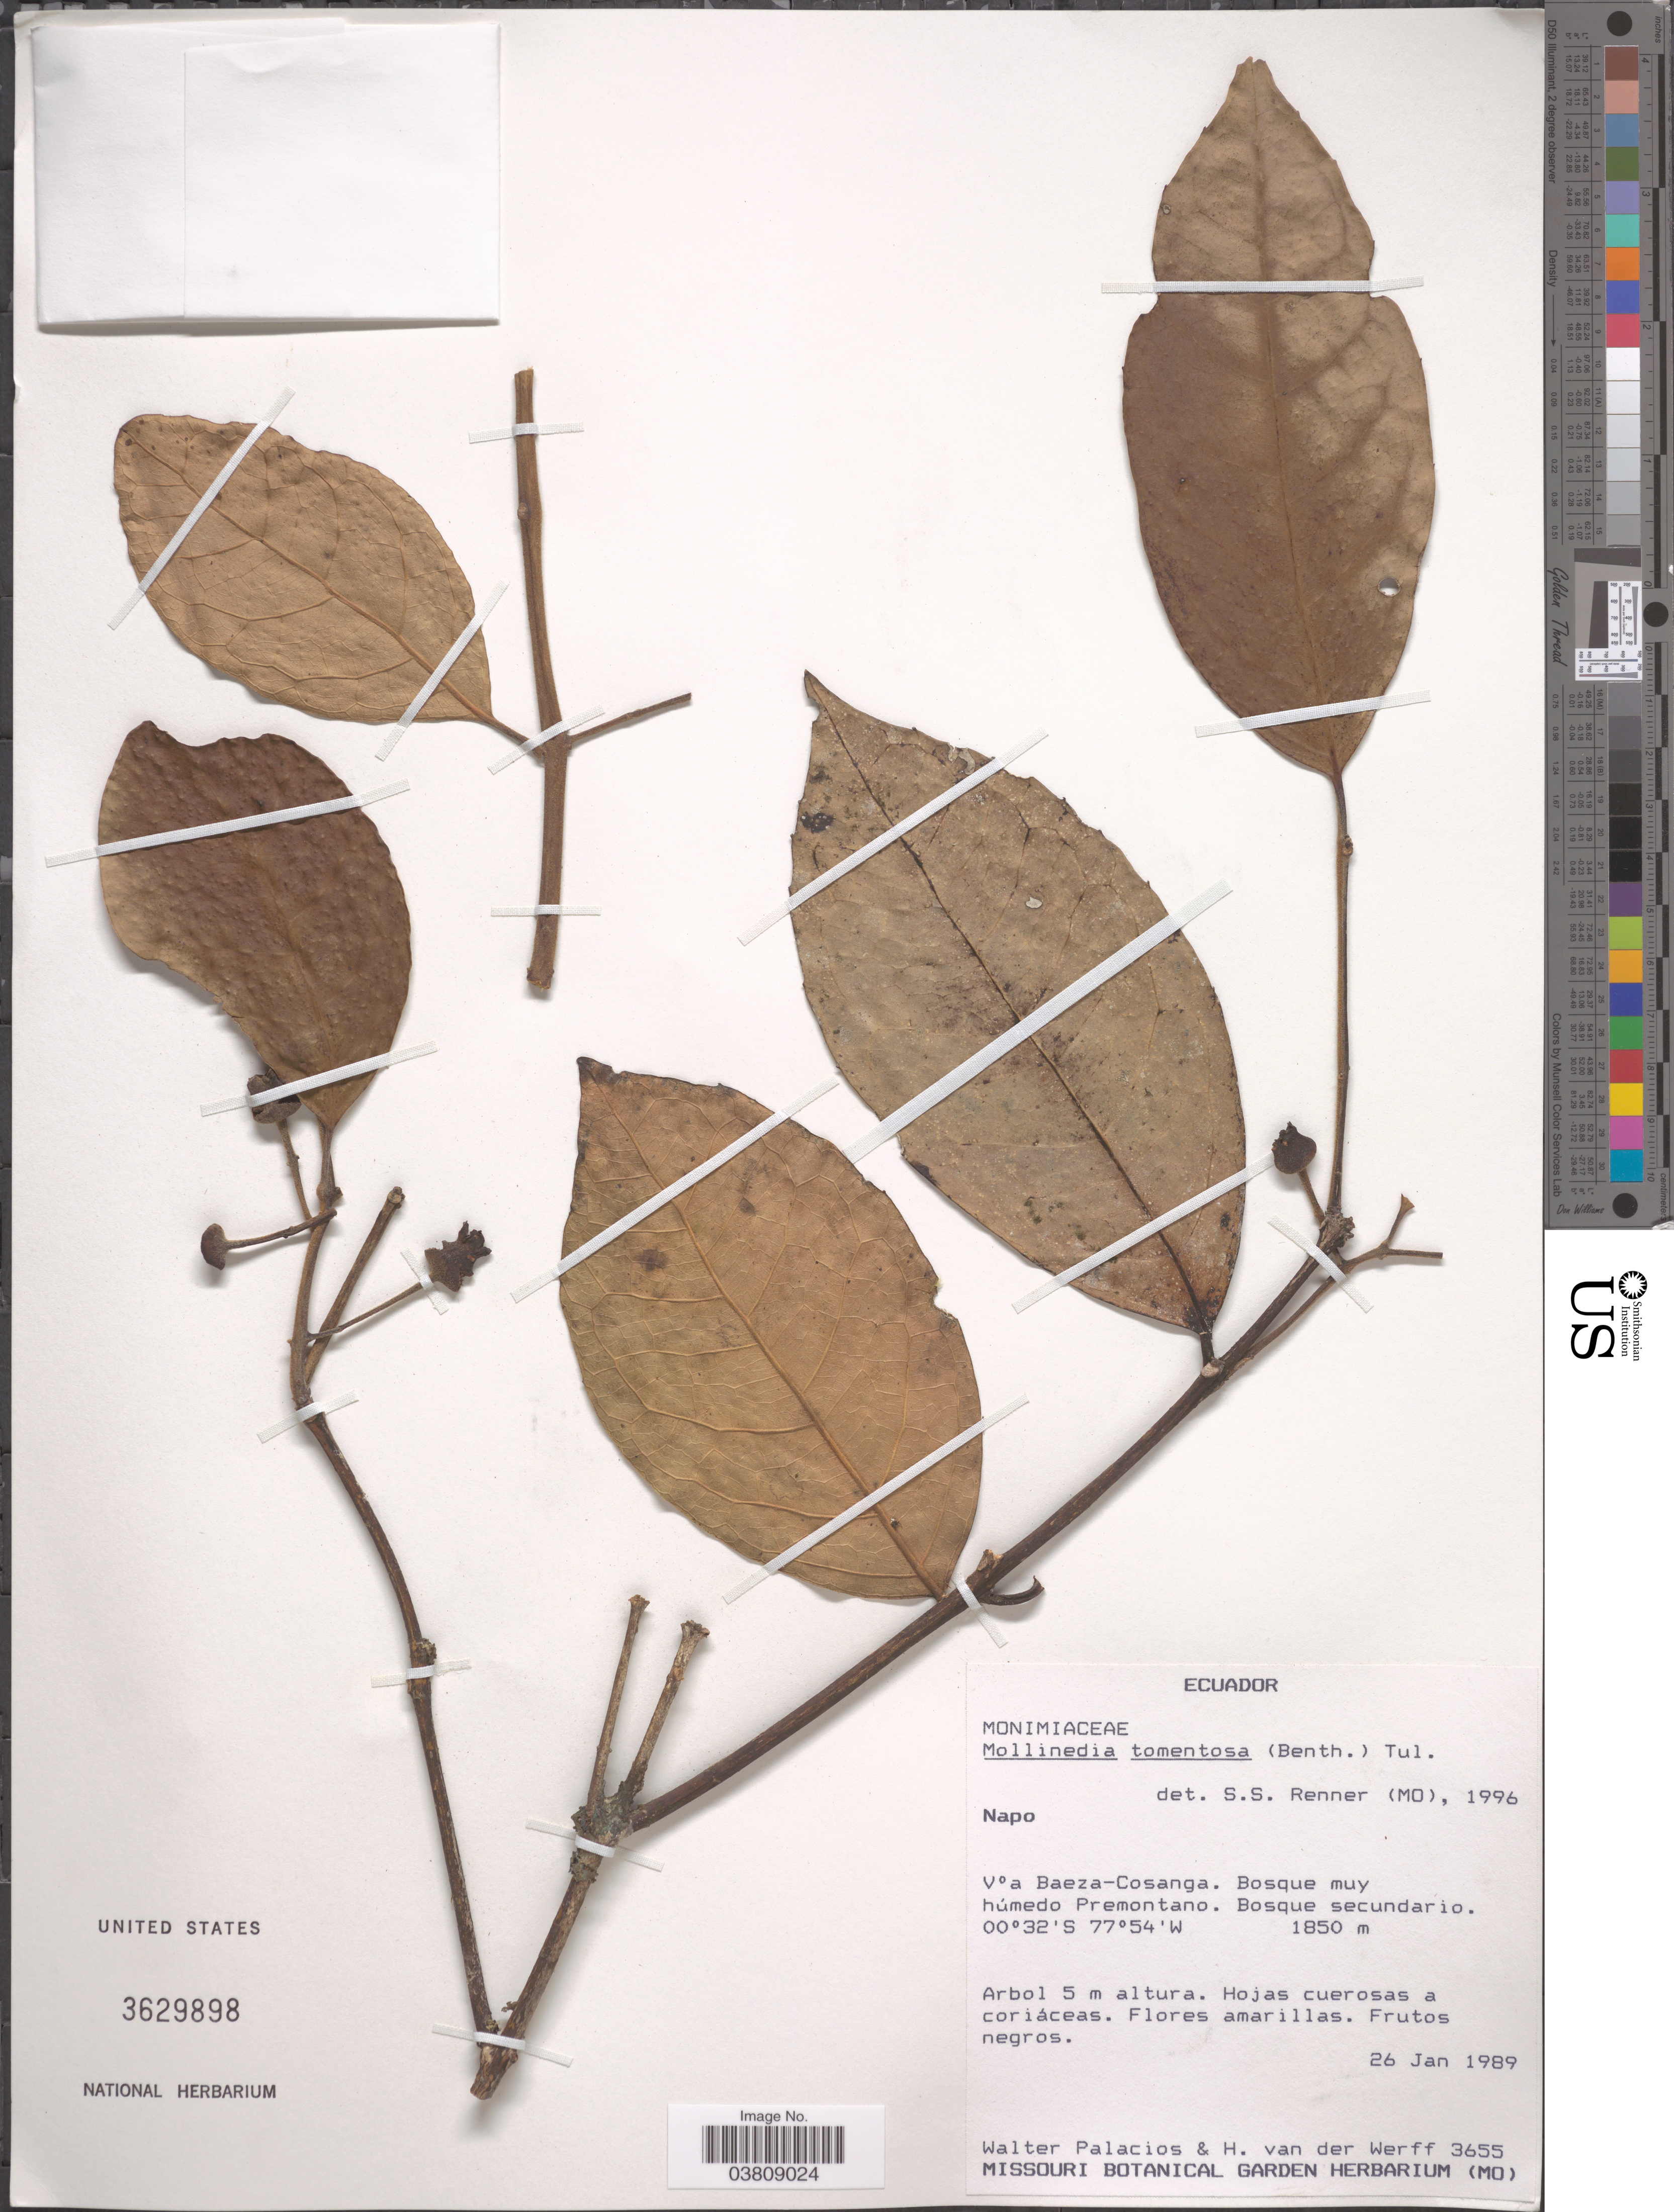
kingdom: Plantae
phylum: Tracheophyta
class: Magnoliopsida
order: Laurales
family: Monimiaceae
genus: Mollinedia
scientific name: Mollinedia tomentosa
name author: (Benth.) Tul.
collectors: W. Palacios & H. van der Werff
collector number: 3655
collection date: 1989-01-26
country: Ecuador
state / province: Napo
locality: V º a Baeza-Cosanga. Bosque muy húmedo Premontano.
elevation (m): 1850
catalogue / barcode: US 3629898